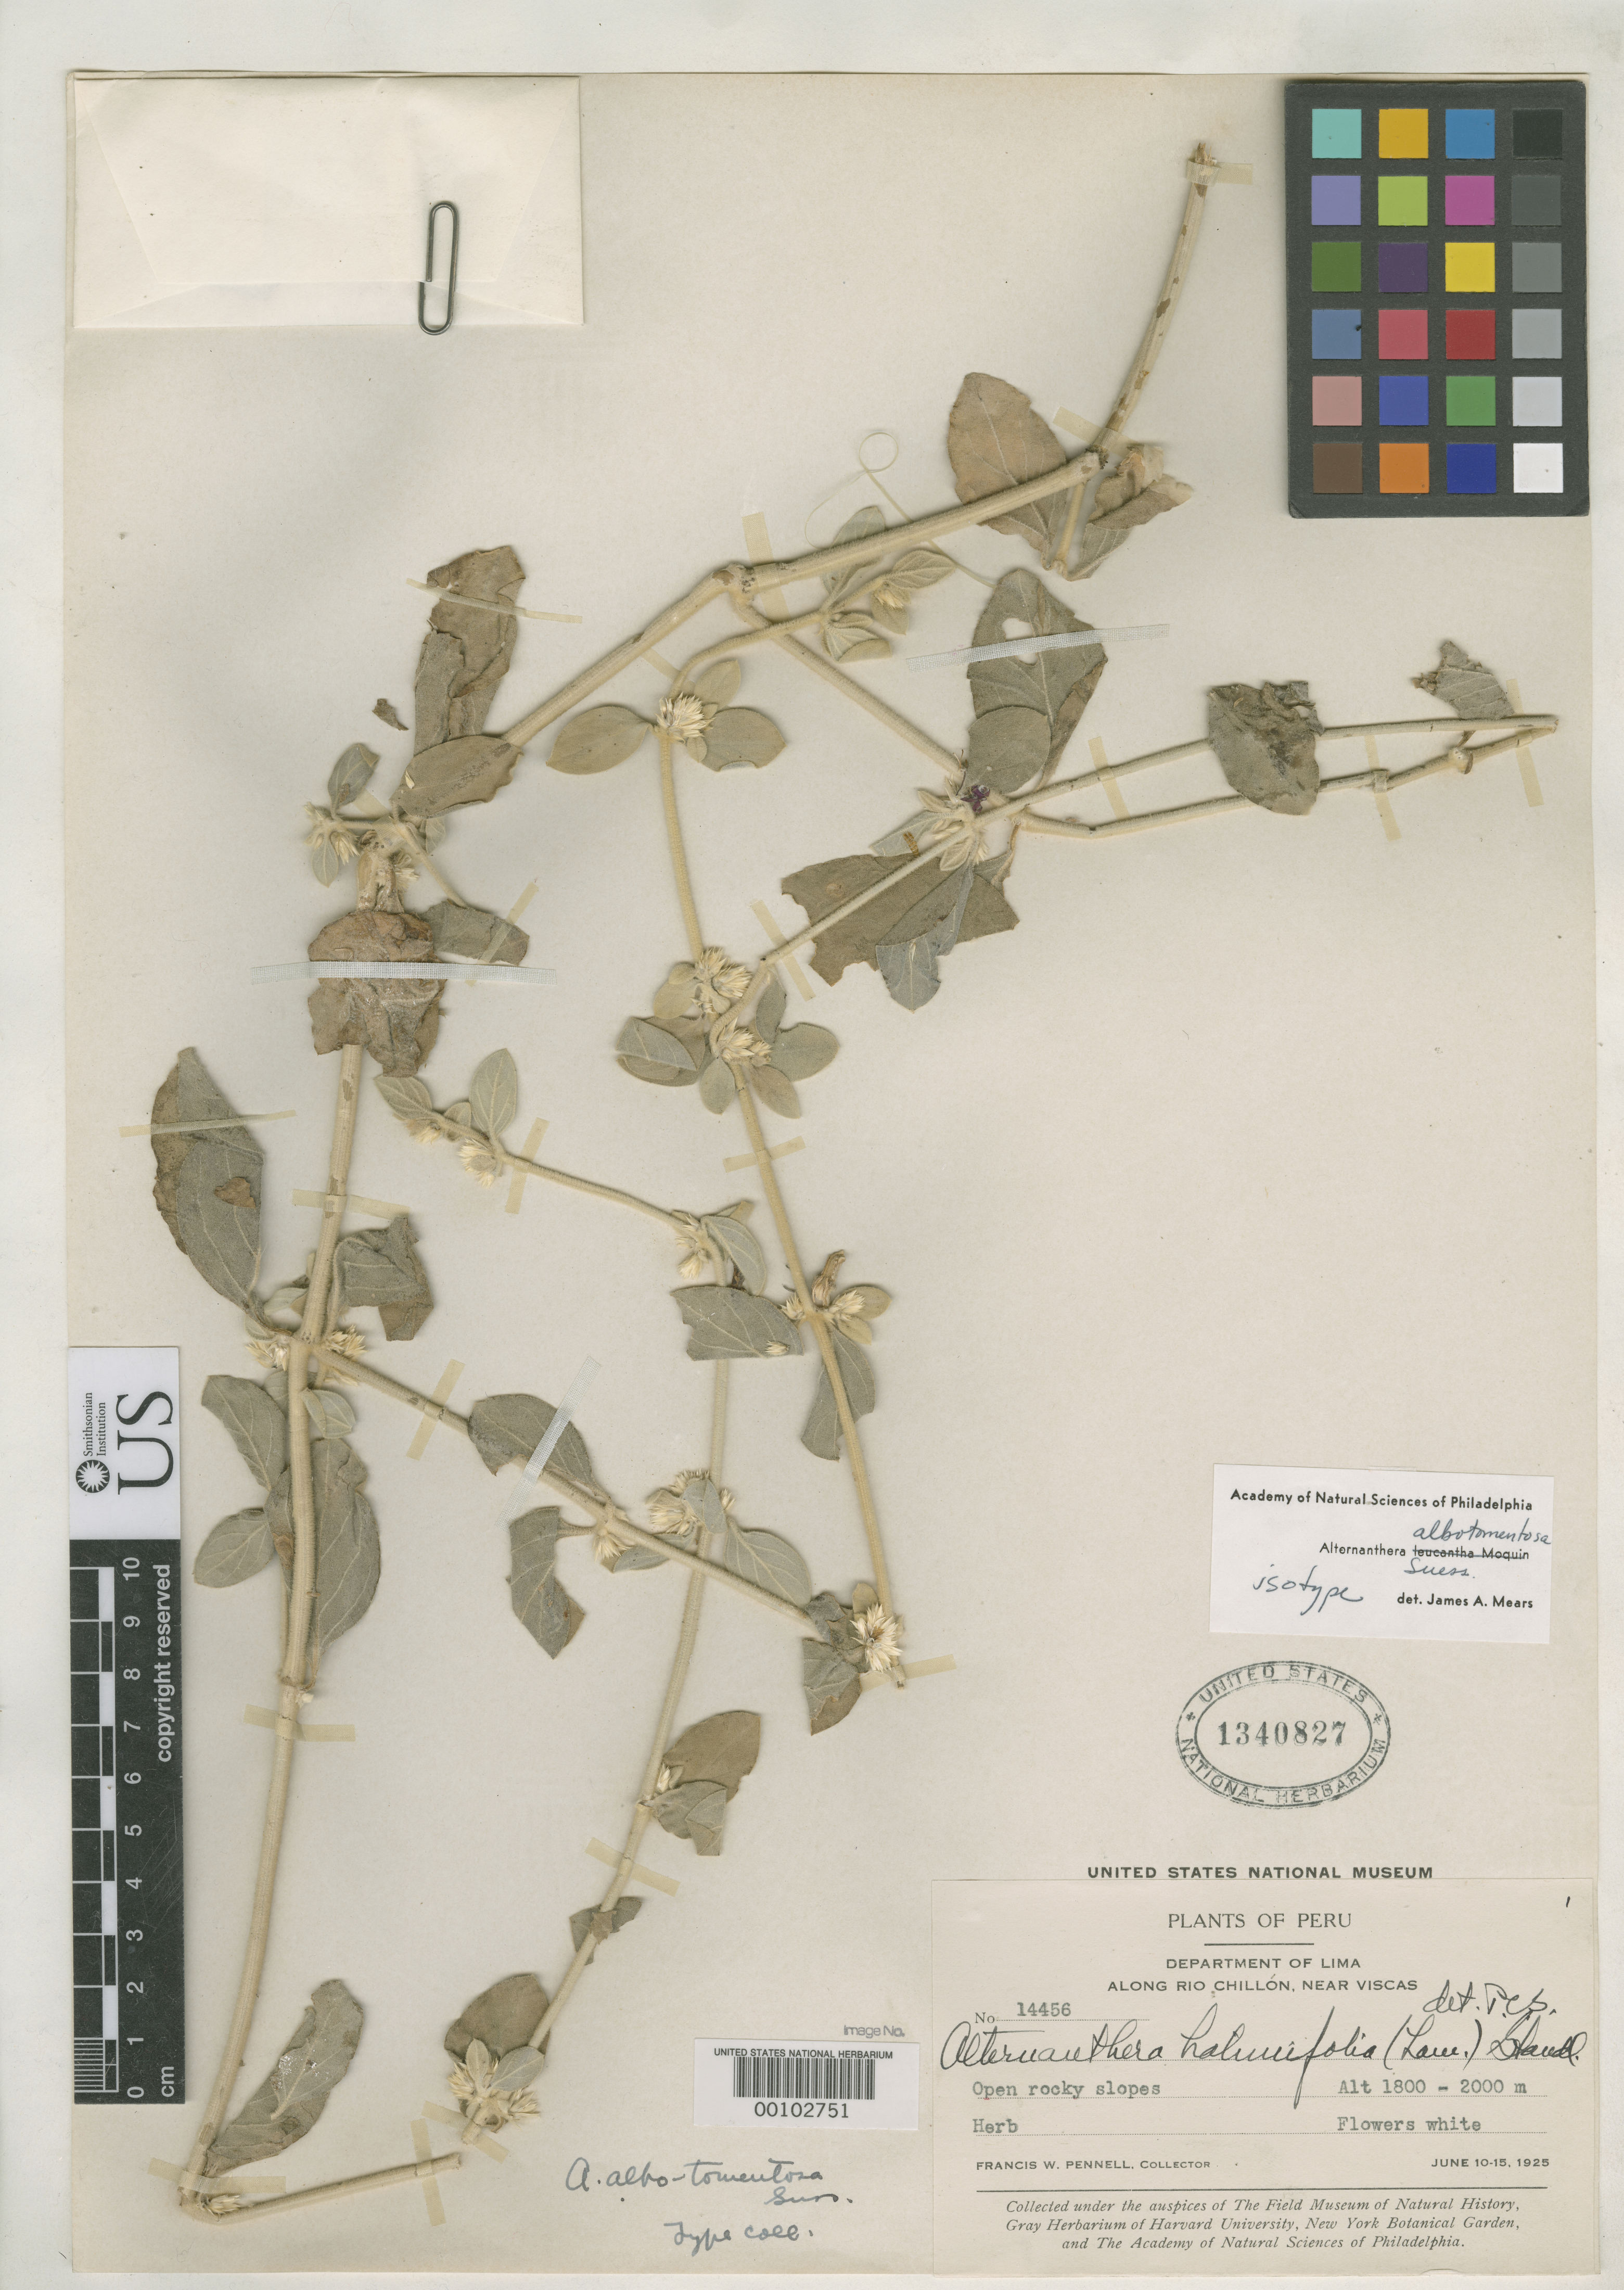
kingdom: Plantae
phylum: Tracheophyta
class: Magnoliopsida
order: Caryophyllales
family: Amaranthaceae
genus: Alternanthera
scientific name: Alternanthera albo-tomentosa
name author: Suess.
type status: Isotype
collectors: F. W. Pennell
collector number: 14456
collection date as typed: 10 Jun 1925 to 15 Jun 1925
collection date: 1925-06-10/1925-06-15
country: Peru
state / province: Lima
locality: Along Rio Chillon, near Viscas.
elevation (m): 1800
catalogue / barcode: US 1340827